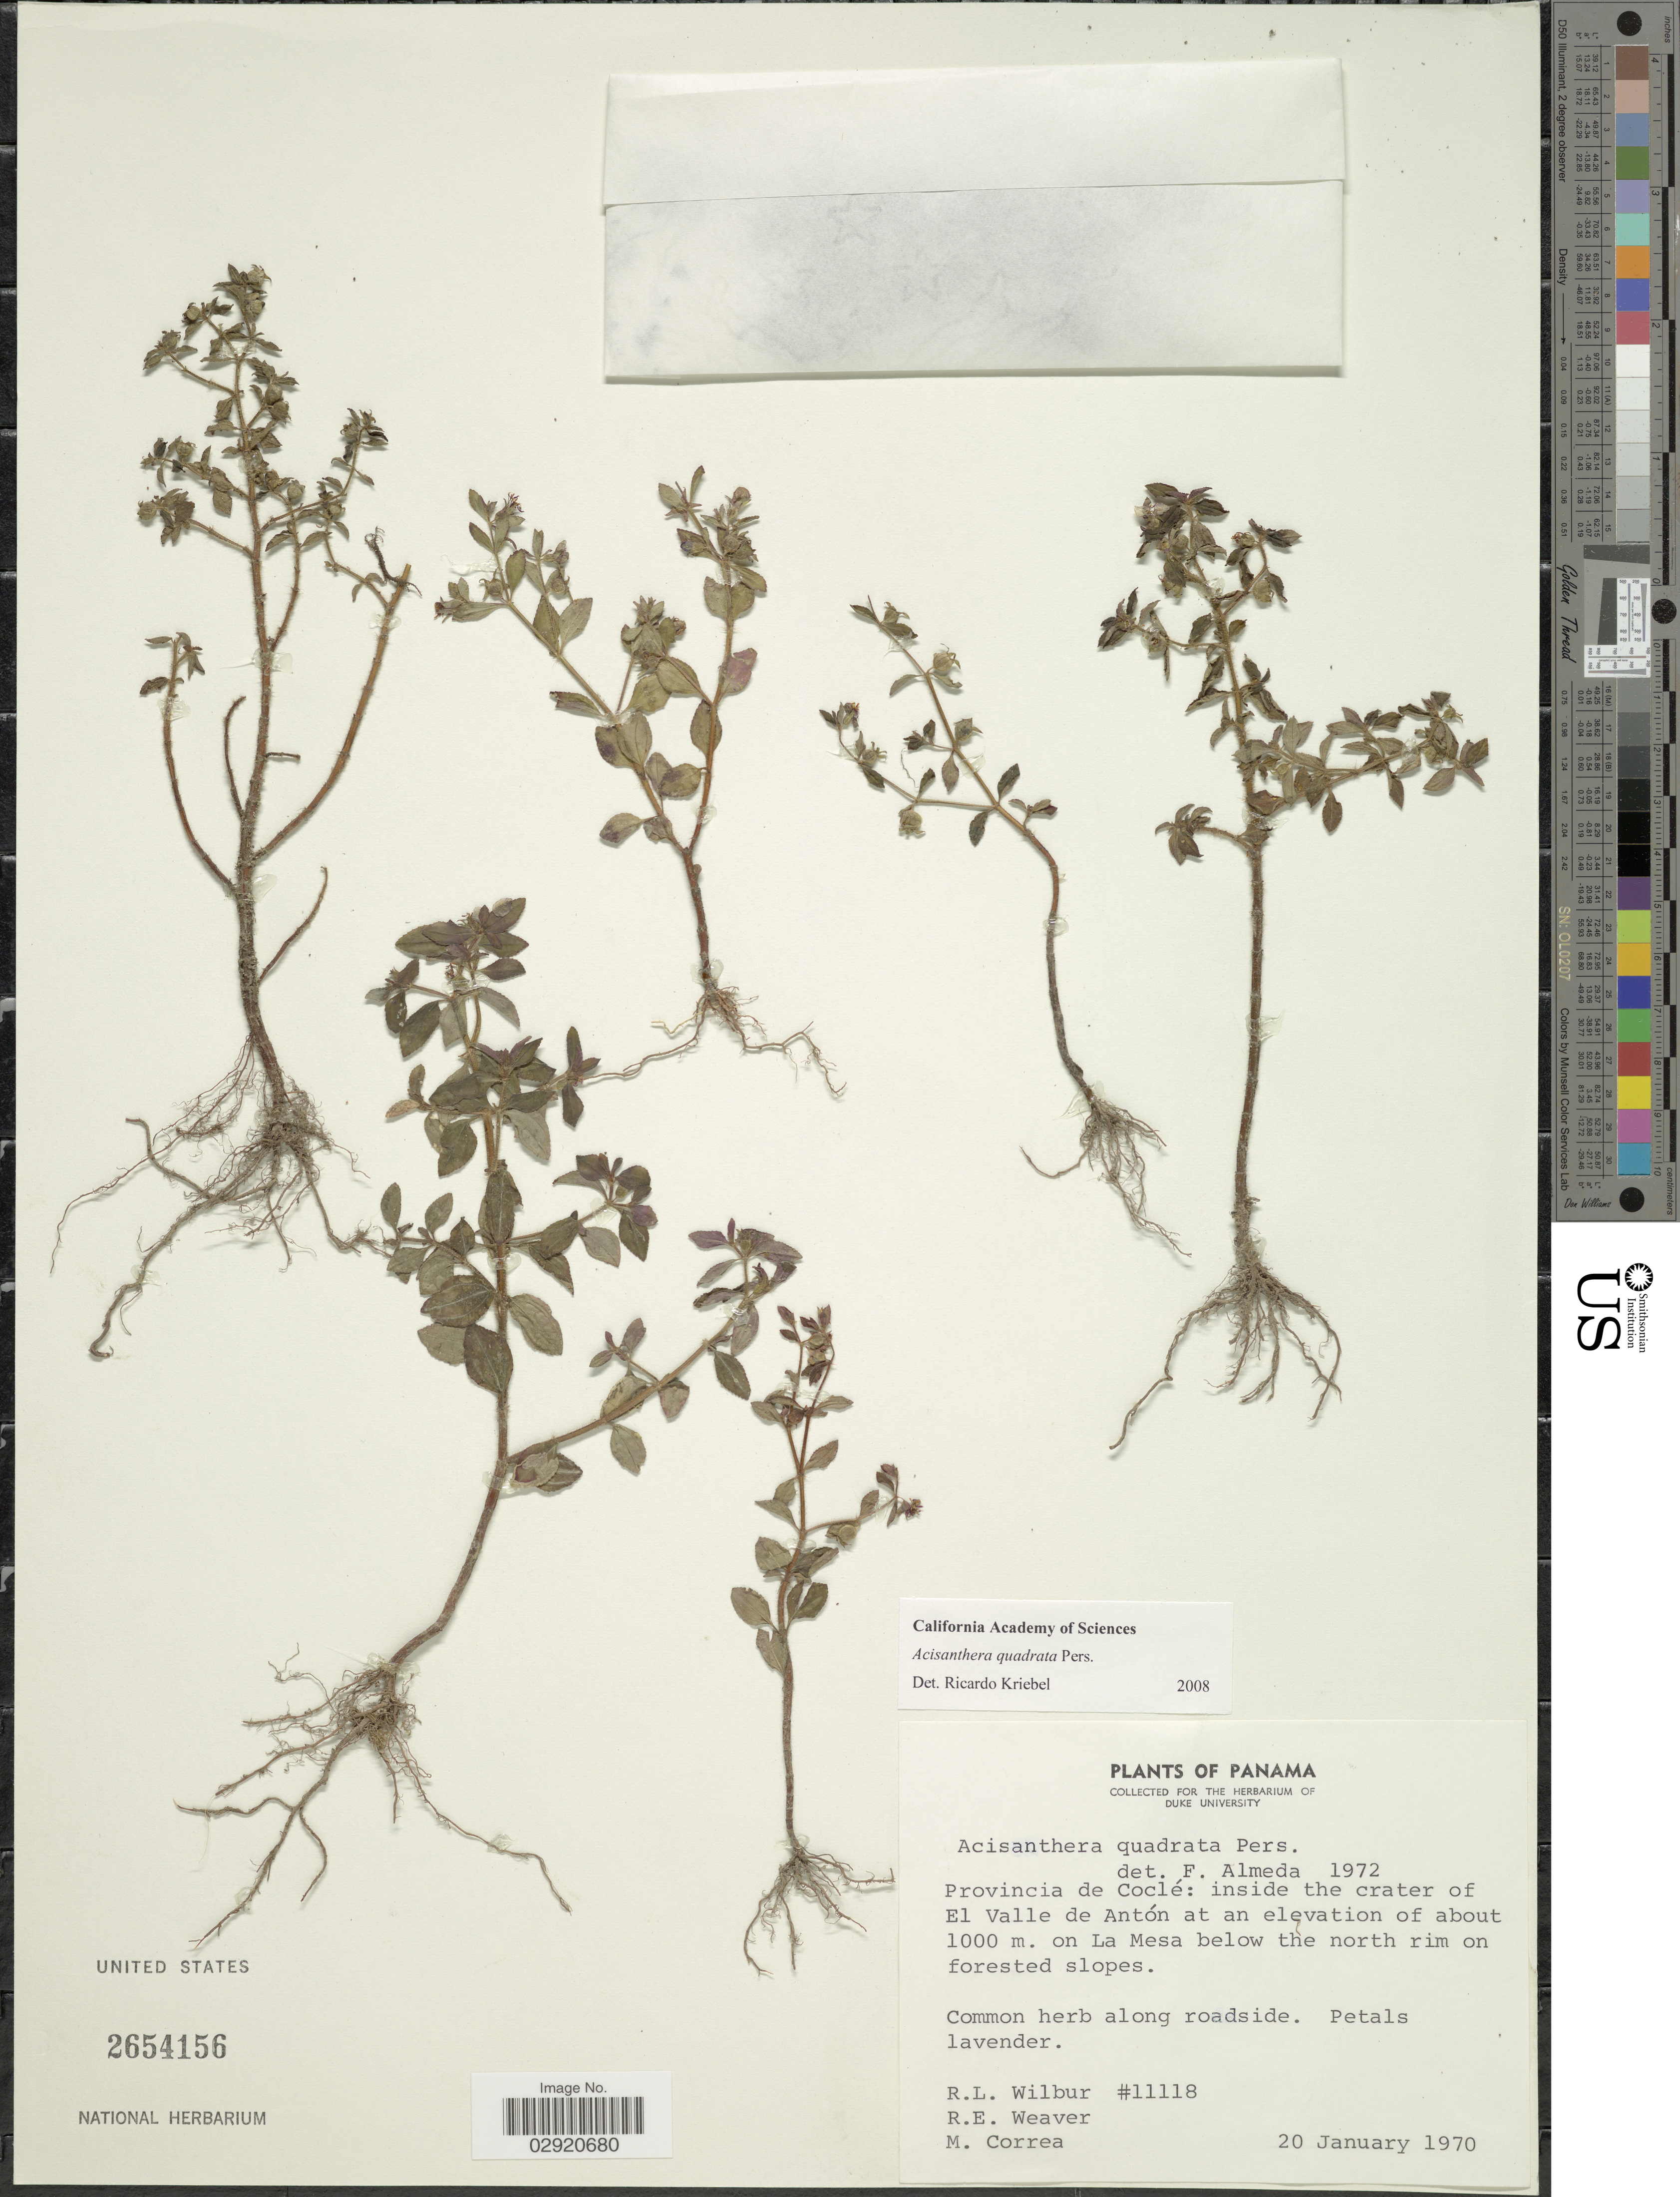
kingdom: Plantae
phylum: Tracheophyta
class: Magnoliopsida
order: Myrtales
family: Melastomataceae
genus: Acisanthera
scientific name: Acisanthera erecta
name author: Gleason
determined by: Nunes da Silva, Diego, (RB), Jardim Botanico do Rio de Janeiro - Herbario (BRAZIL)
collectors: R. L. Wilbur, R. E. Weaver & M. Correa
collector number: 11118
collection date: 1970-01-20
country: Panama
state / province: Coclé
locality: Inside the crater of El Valle de Antón. On La Mesa below the north rim on forested slopes.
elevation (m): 1000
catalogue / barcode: US 2654156